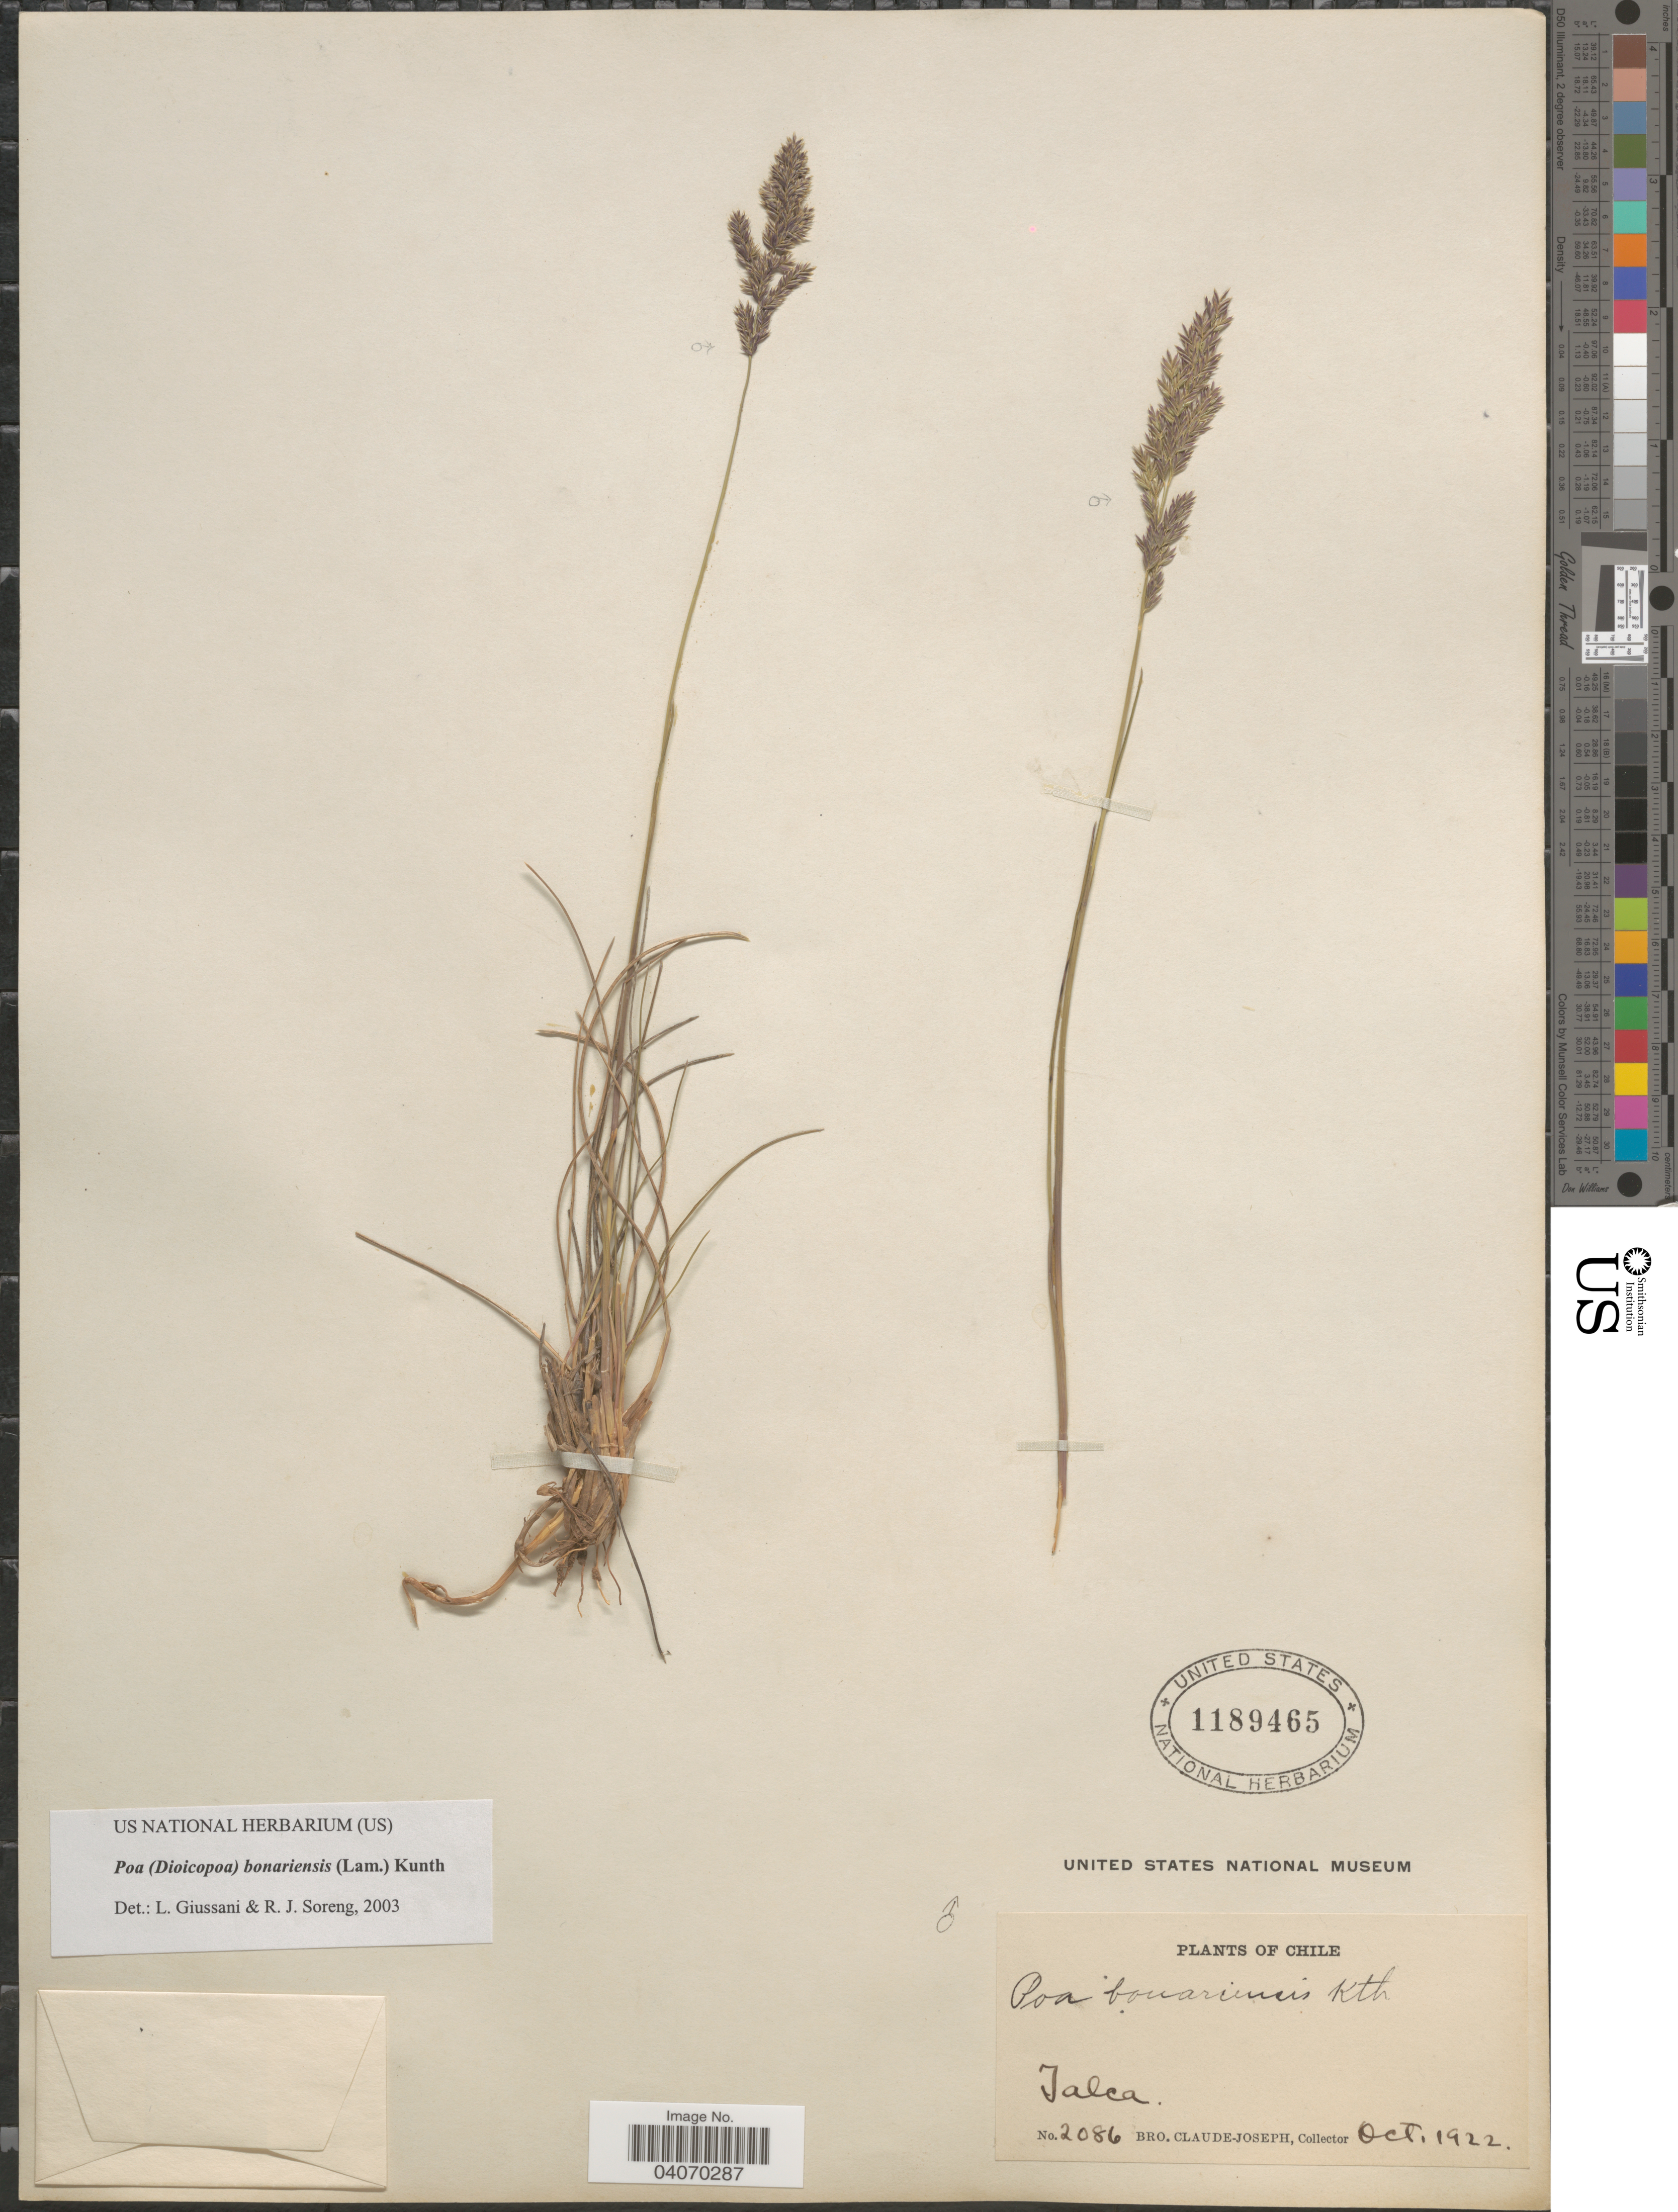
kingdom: Plantae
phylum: Tracheophyta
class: Liliopsida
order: Poales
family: Poaceae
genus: Poa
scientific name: Poa bonariensis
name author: (Lam.) Kunth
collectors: Bro. Claude-Joseph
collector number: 2086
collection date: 1922-10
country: Chile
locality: Talca.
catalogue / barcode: US 1189465